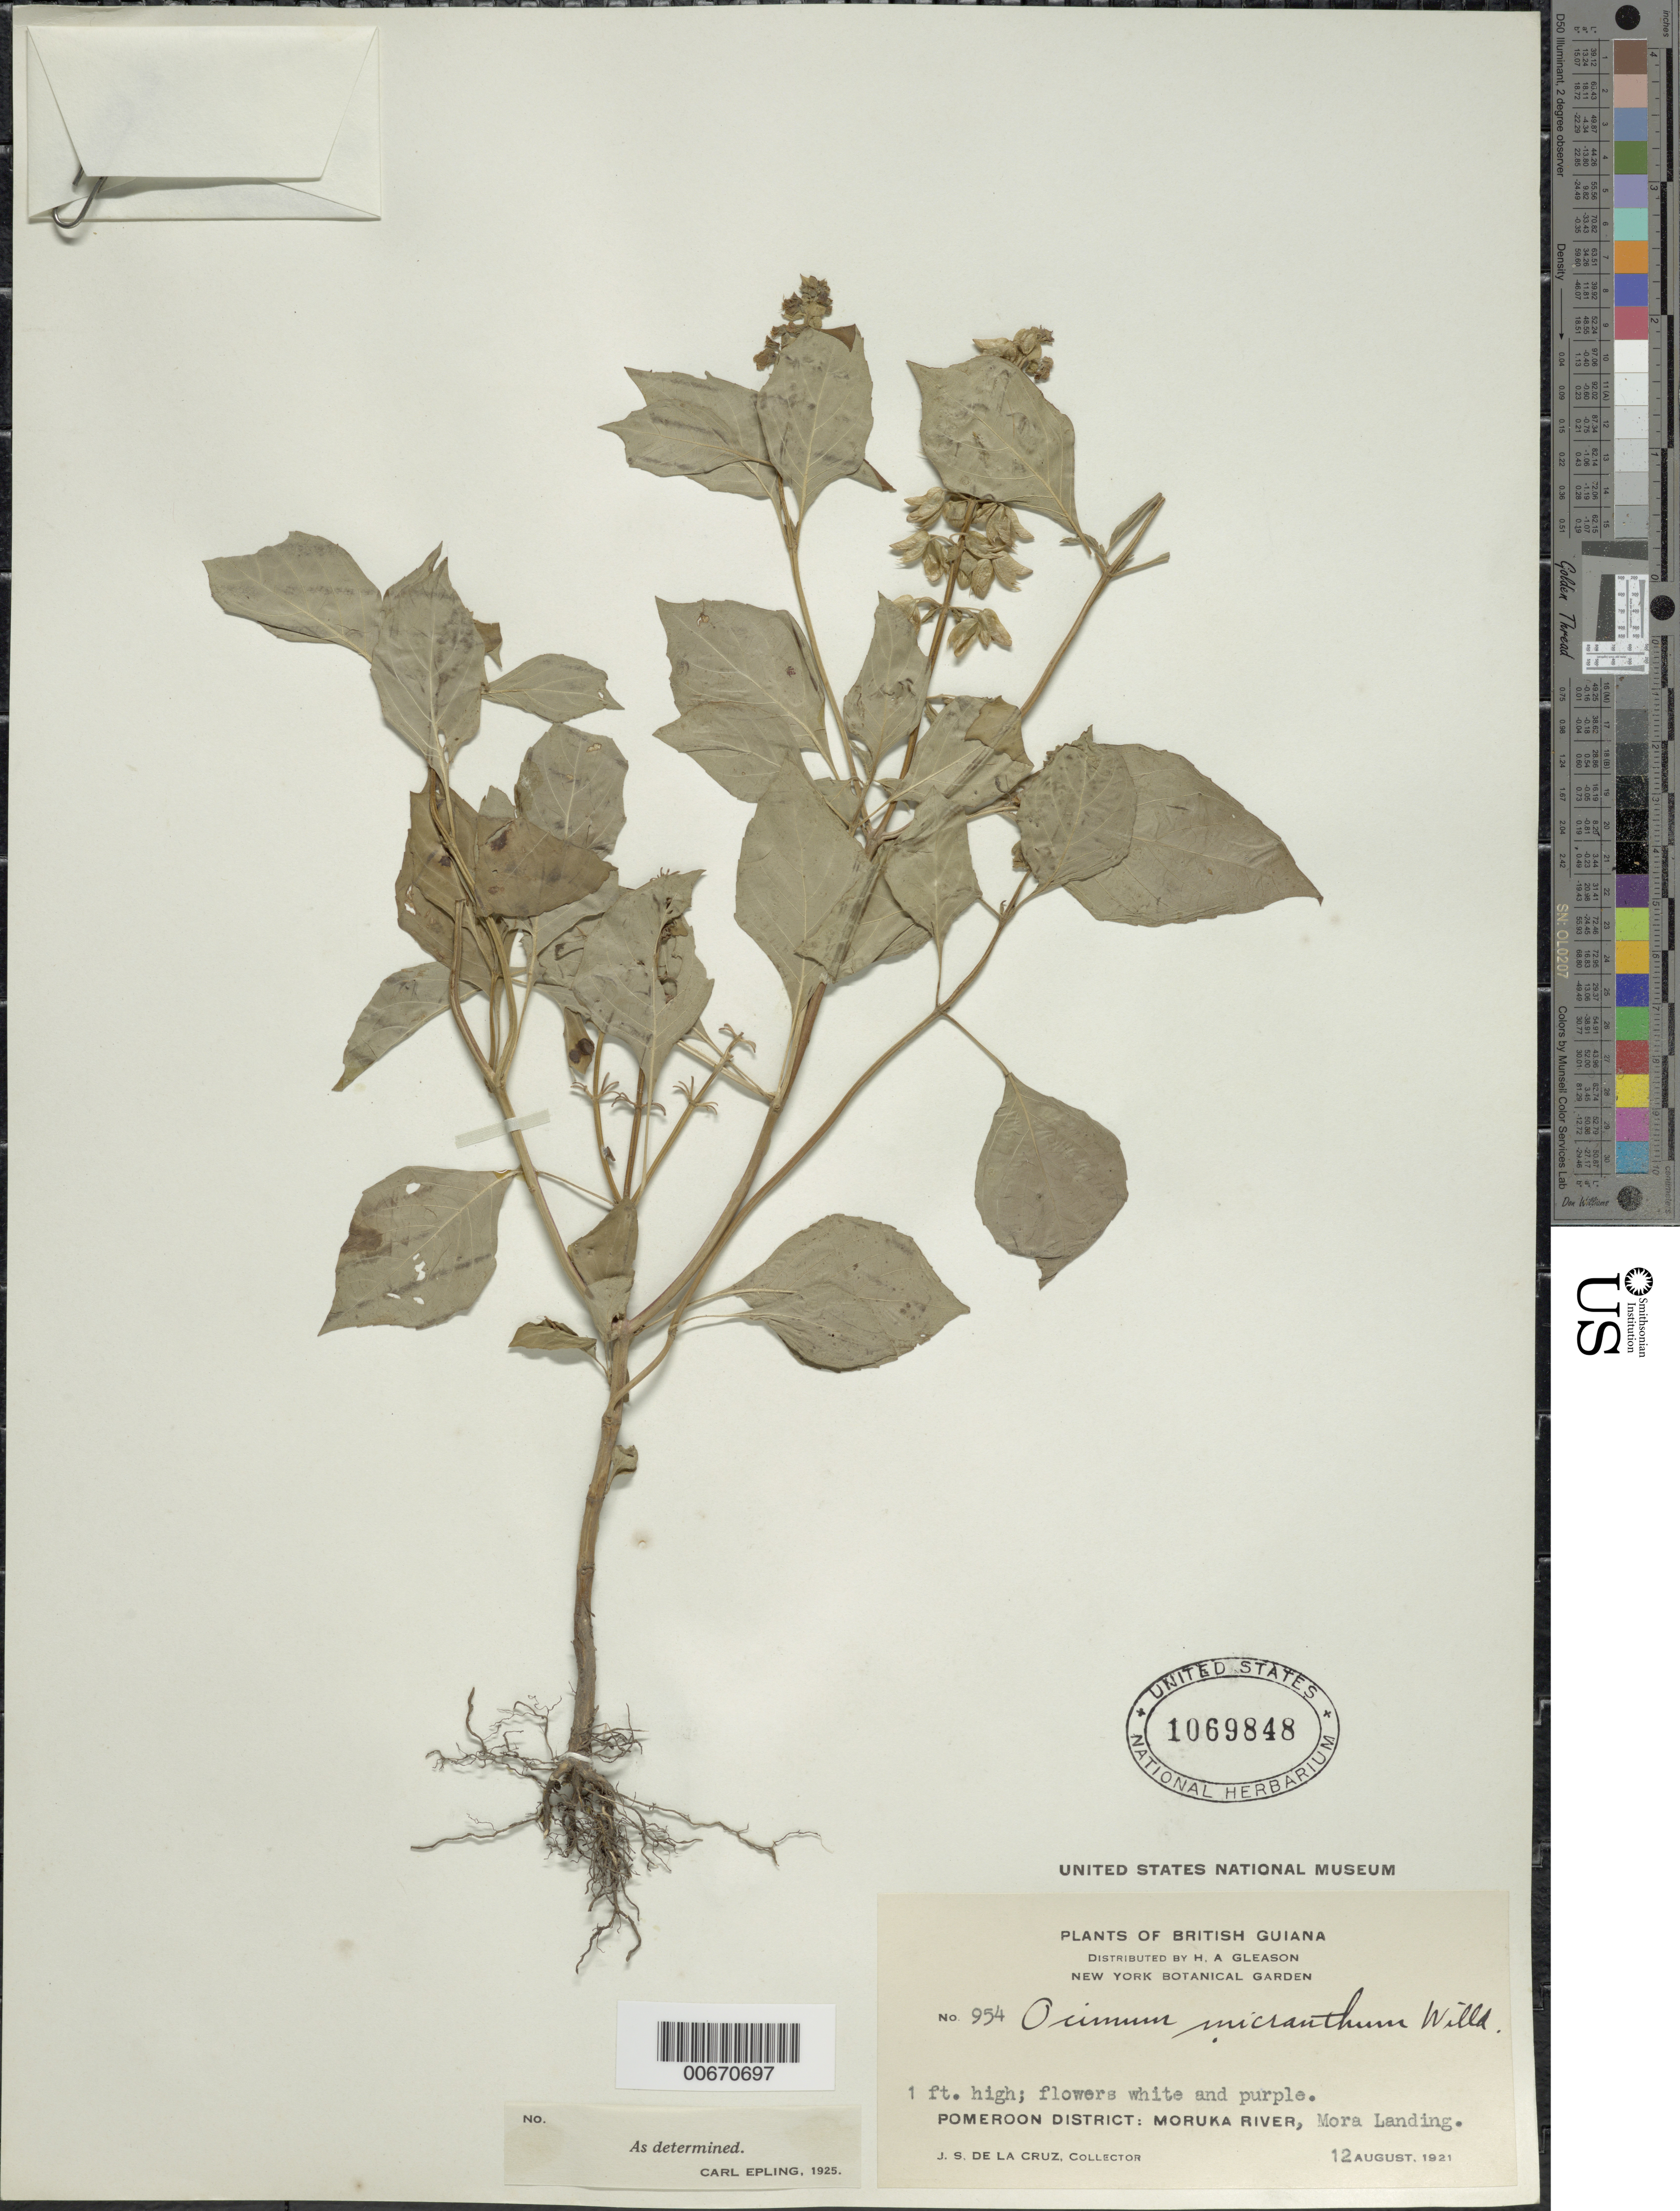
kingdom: Plantae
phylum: Tracheophyta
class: Magnoliopsida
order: Lamiales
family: Lamiaceae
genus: Ocimum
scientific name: Ocimum micranthum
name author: Willd.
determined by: Epling, C. C.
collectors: J. S. de la Cruz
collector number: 954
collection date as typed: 12-Aug-21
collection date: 1921-08-12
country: Guyana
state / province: Barima-Waini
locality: Mora Landing, Moruka R., Pomeroon Dist.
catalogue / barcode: US 1069848